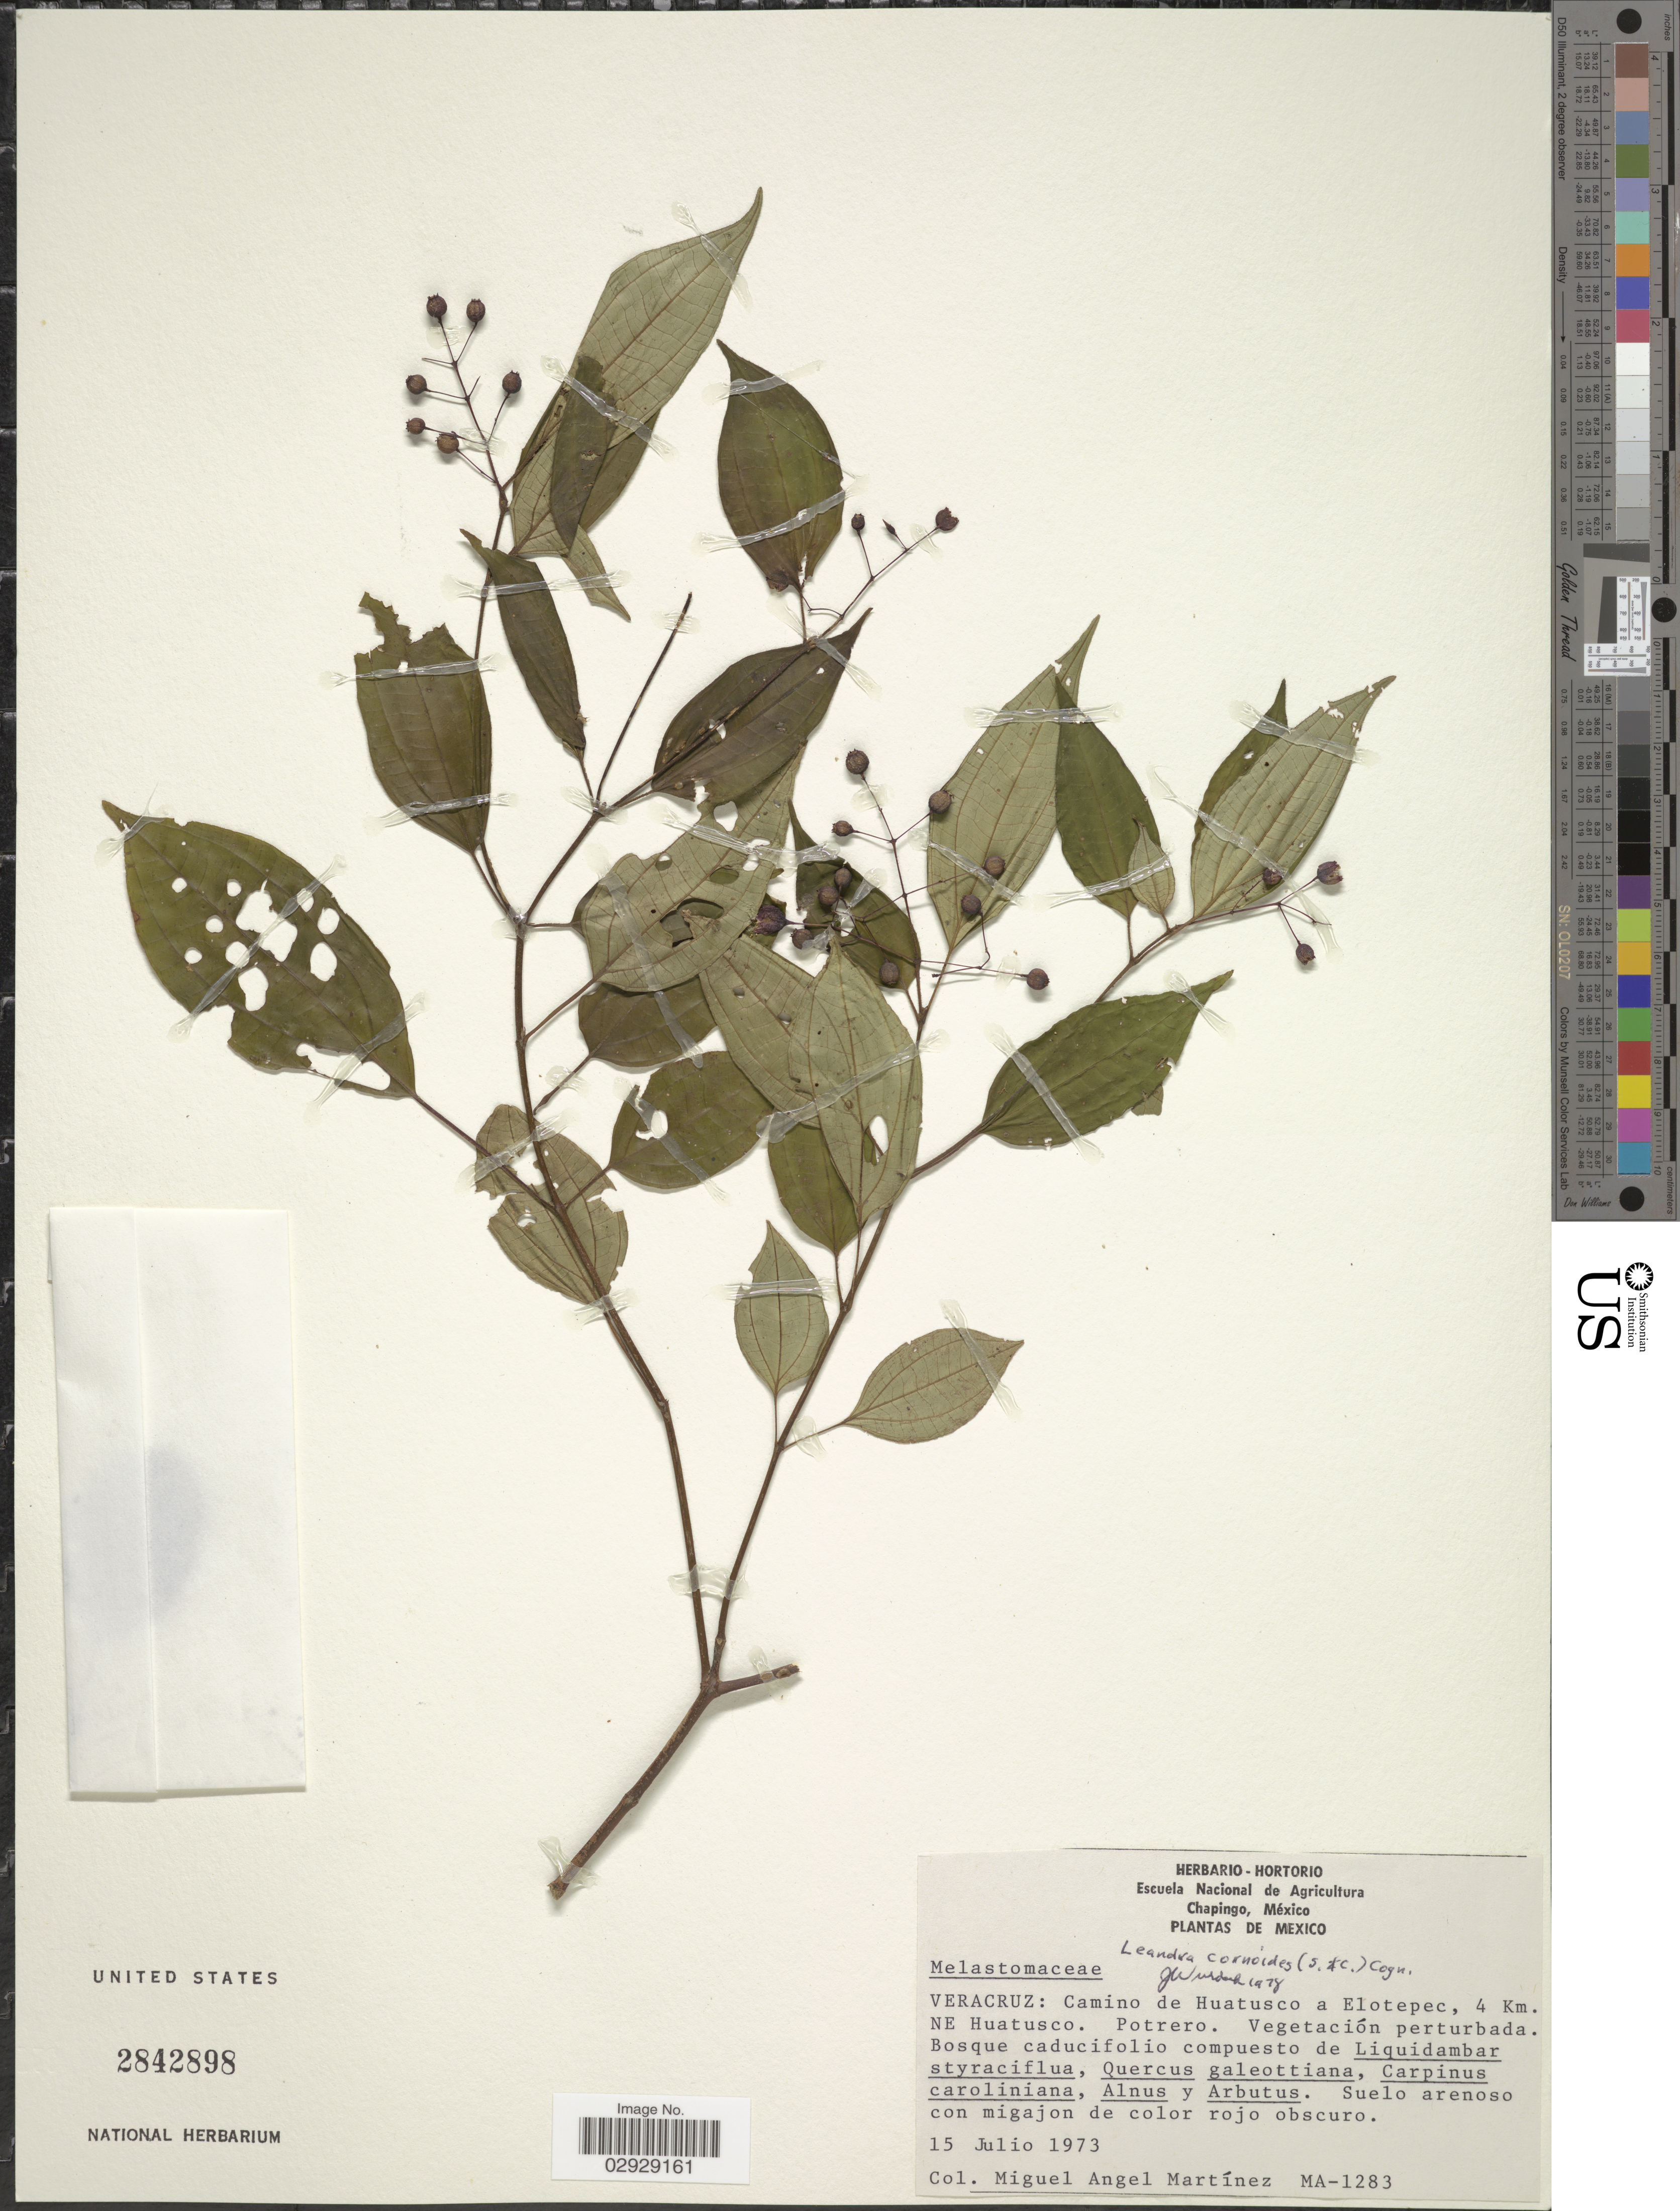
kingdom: Plantae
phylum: Tracheophyta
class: Magnoliopsida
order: Myrtales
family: Melastomataceae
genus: Leandra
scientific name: Leandra cornoides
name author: (Schltdl. & Cham.) Cogn.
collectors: M. Martínez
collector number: MA-1283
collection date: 1973-07-15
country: Mexico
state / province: Veracruz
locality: Veracruz: Camino de Huatusco a Elotepec, 4 Km. NE Huatusco.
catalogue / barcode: US 2842898